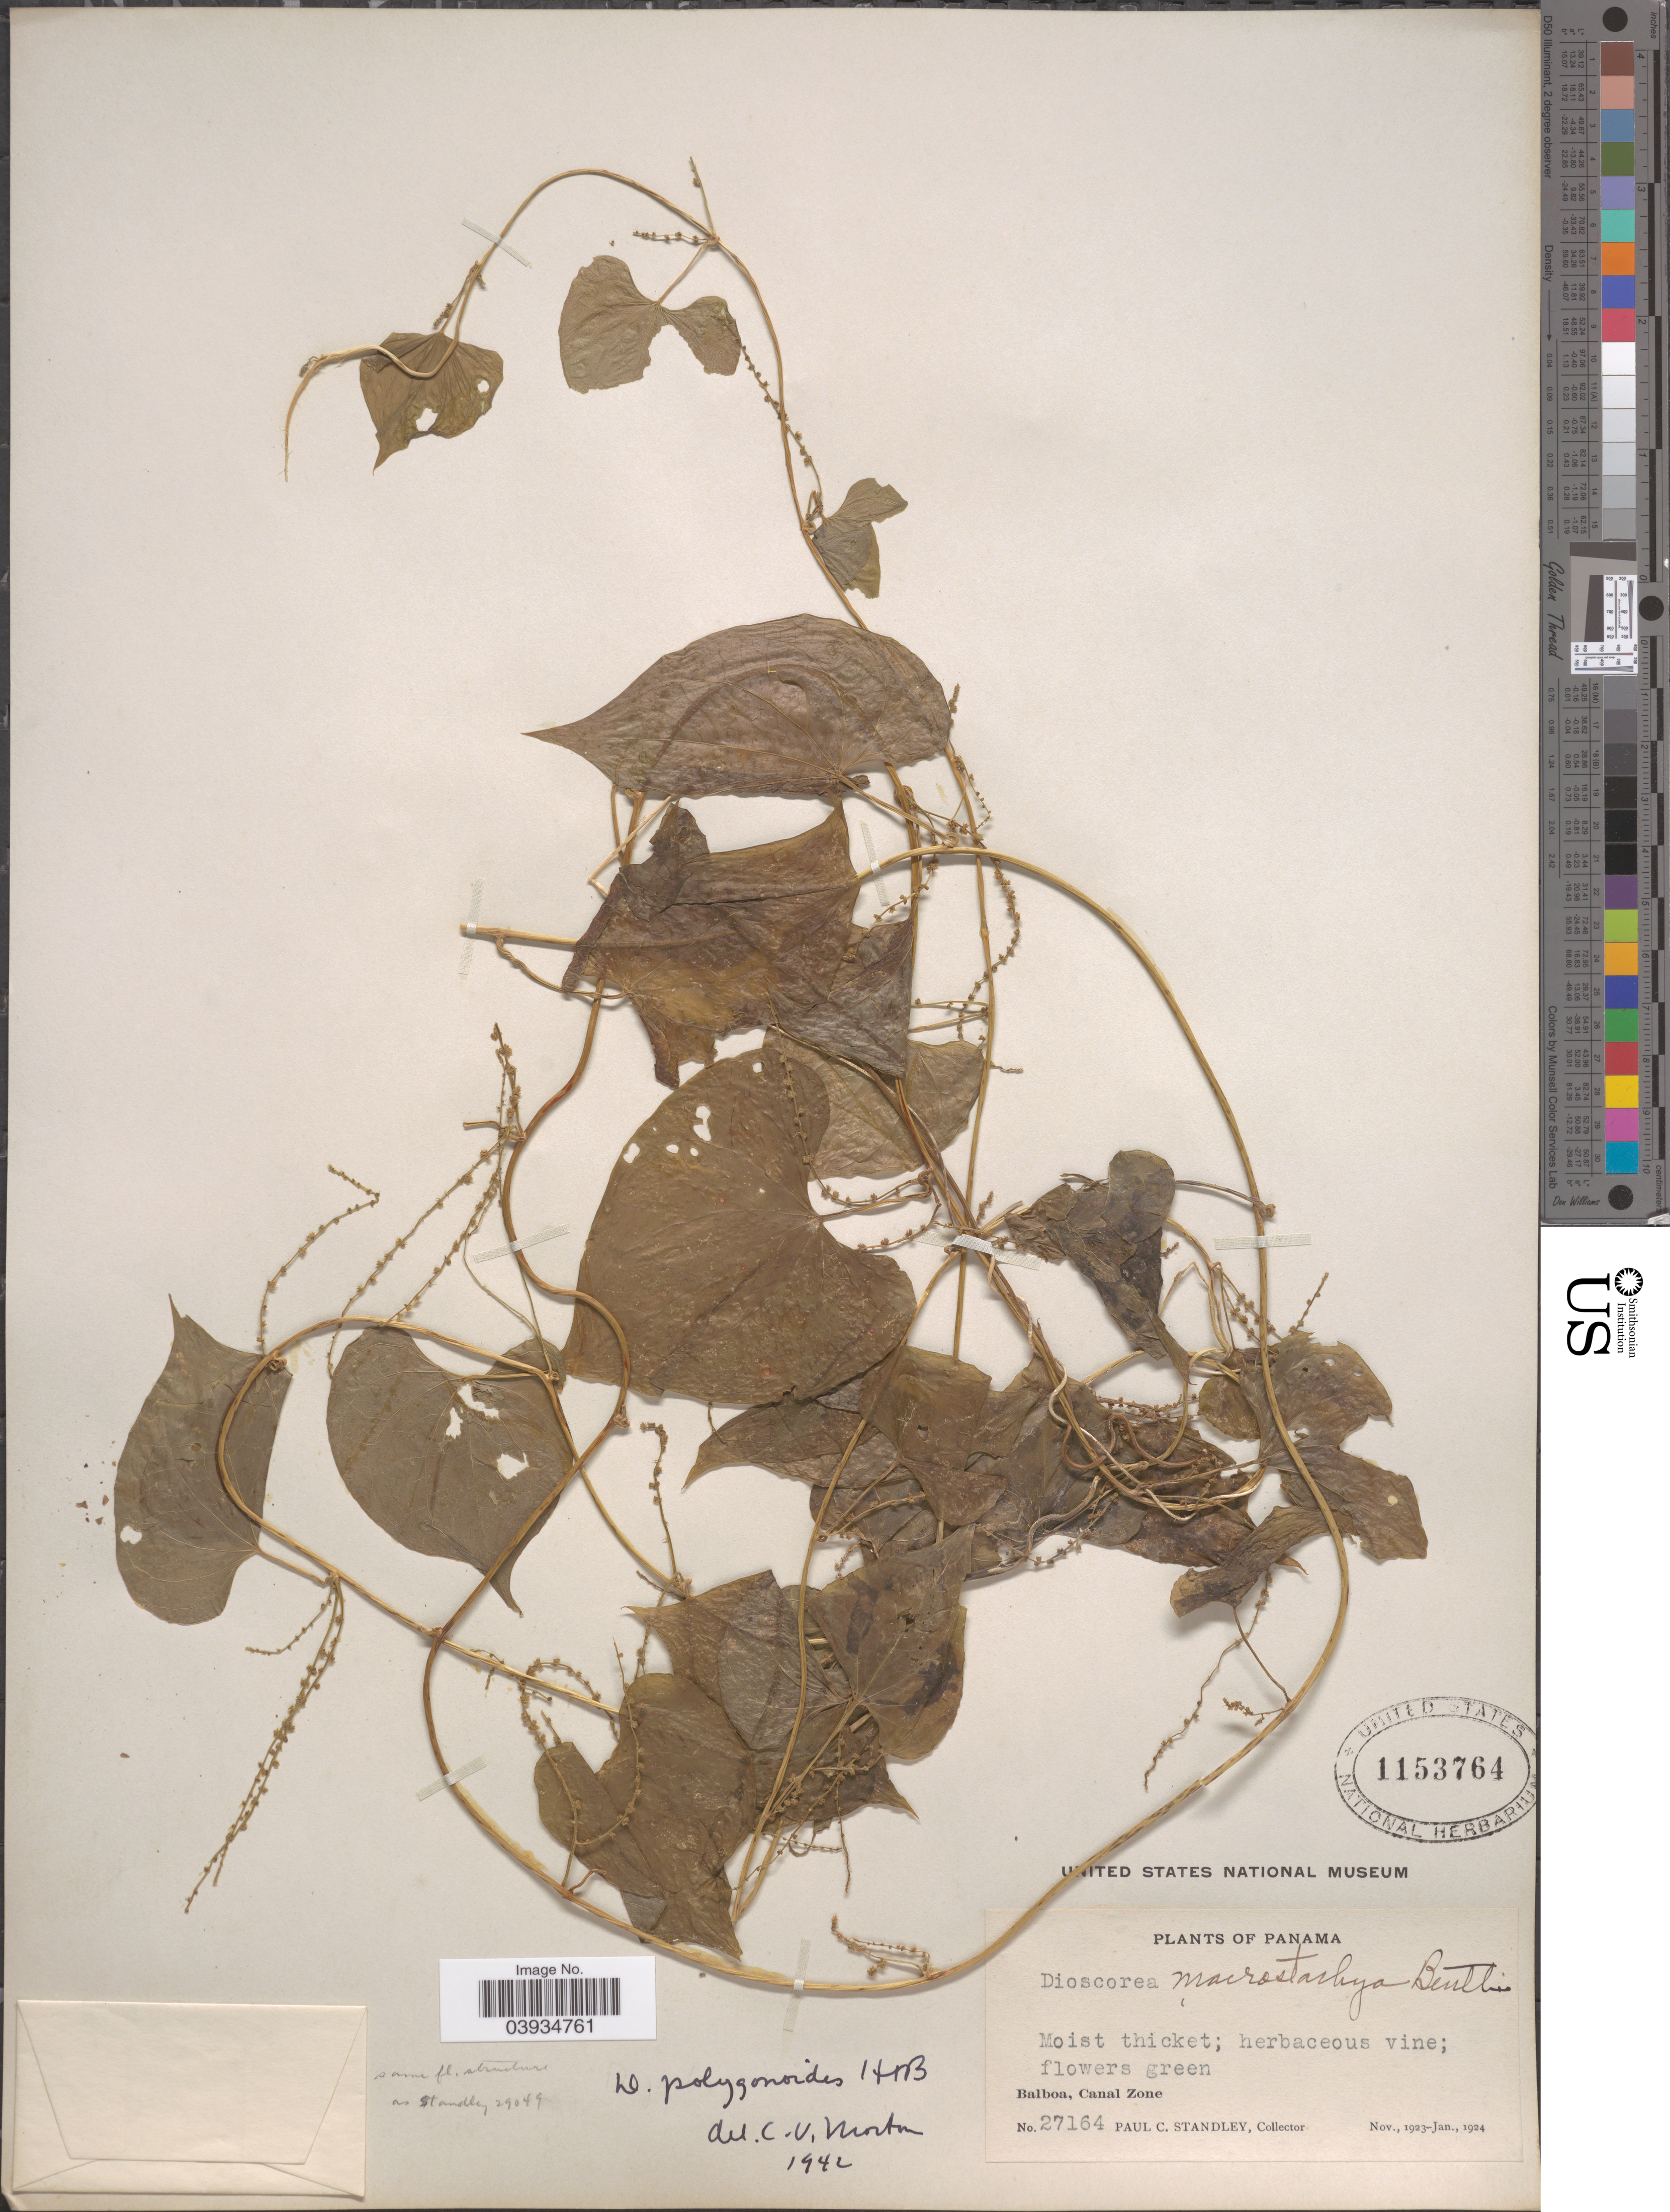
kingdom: Plantae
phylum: Tracheophyta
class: Liliopsida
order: Dioscoreales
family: Dioscoreaceae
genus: Dioscorea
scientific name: Dioscorea polygonoides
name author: Humb. & Bonpl. ex Willd.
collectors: P. C. Standley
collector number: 27164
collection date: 1923-11/1924-01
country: Panama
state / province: Colón / Panamá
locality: Balboa, Canal Zone.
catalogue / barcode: US 1153764